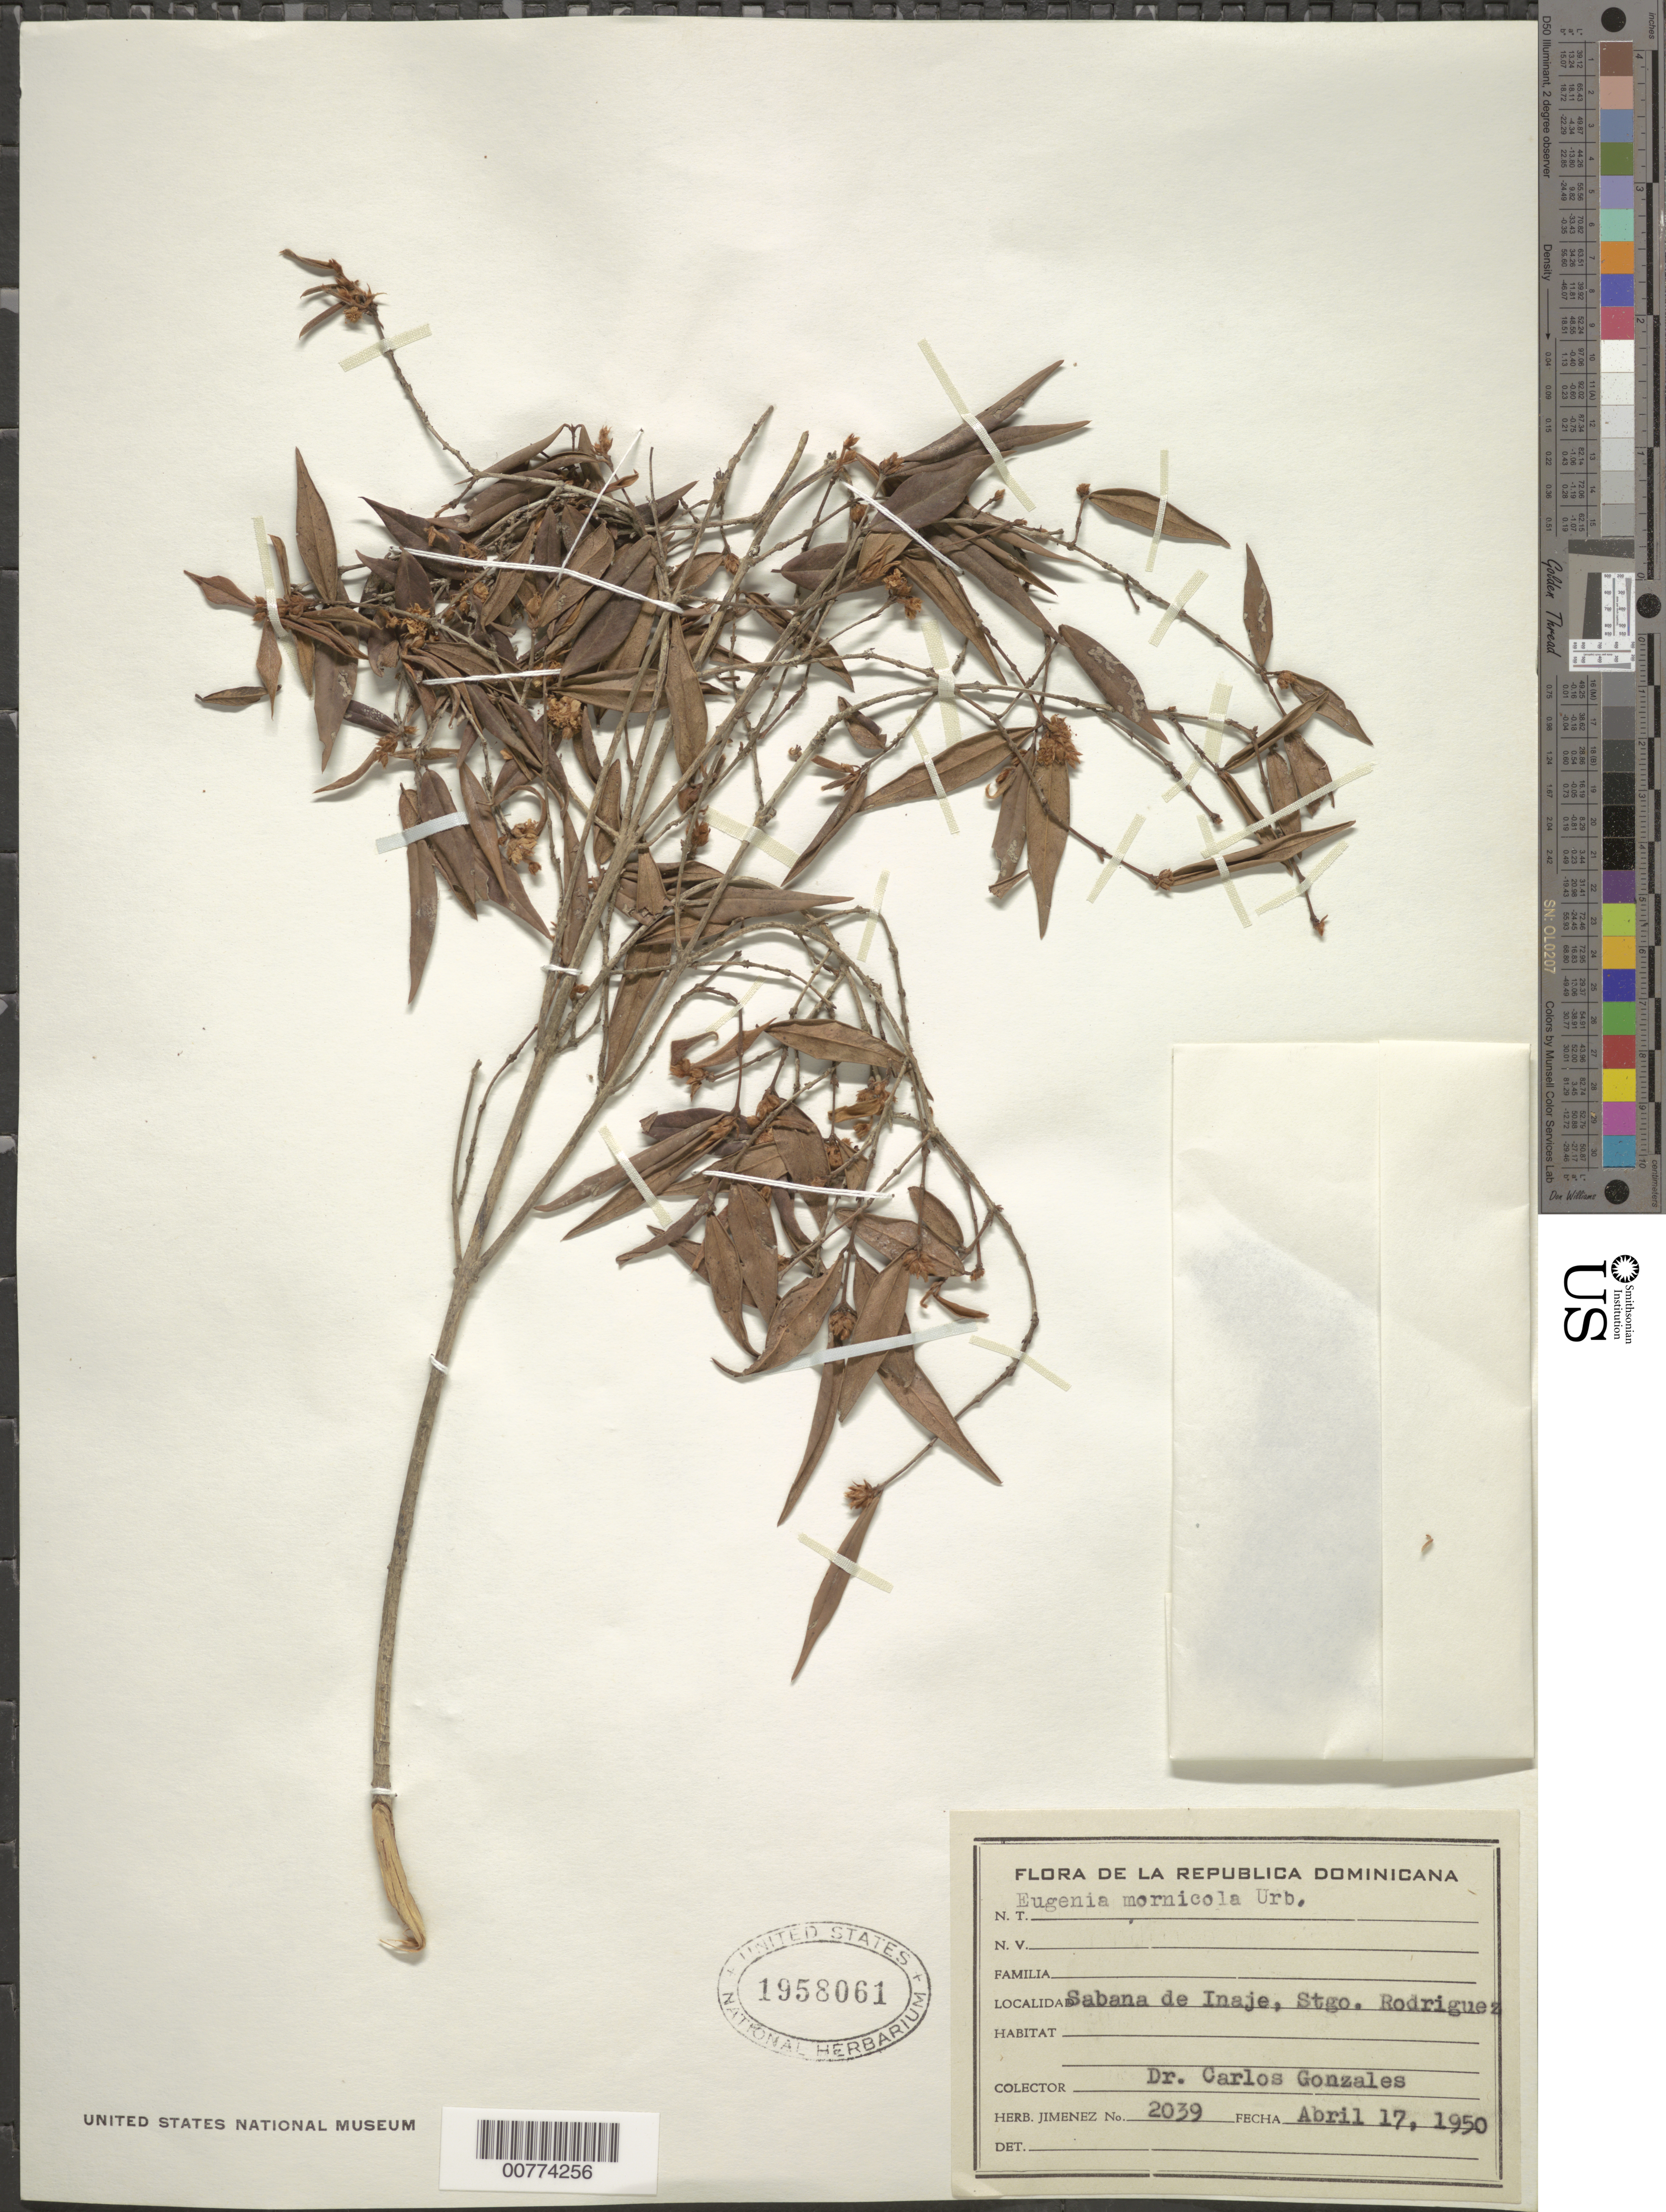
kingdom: Plantae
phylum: Tracheophyta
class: Magnoliopsida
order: Myrtales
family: Myrtaceae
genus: Eugenia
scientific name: Eugenia isabeliana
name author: Kiaersk.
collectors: C. Gonzalez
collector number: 2039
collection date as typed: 17 Apr 1950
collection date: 1950-04-17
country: Dominican Republic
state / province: Santiago Rodríguez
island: Hispaniola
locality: Sabana de Inaje.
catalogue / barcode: US 1958061